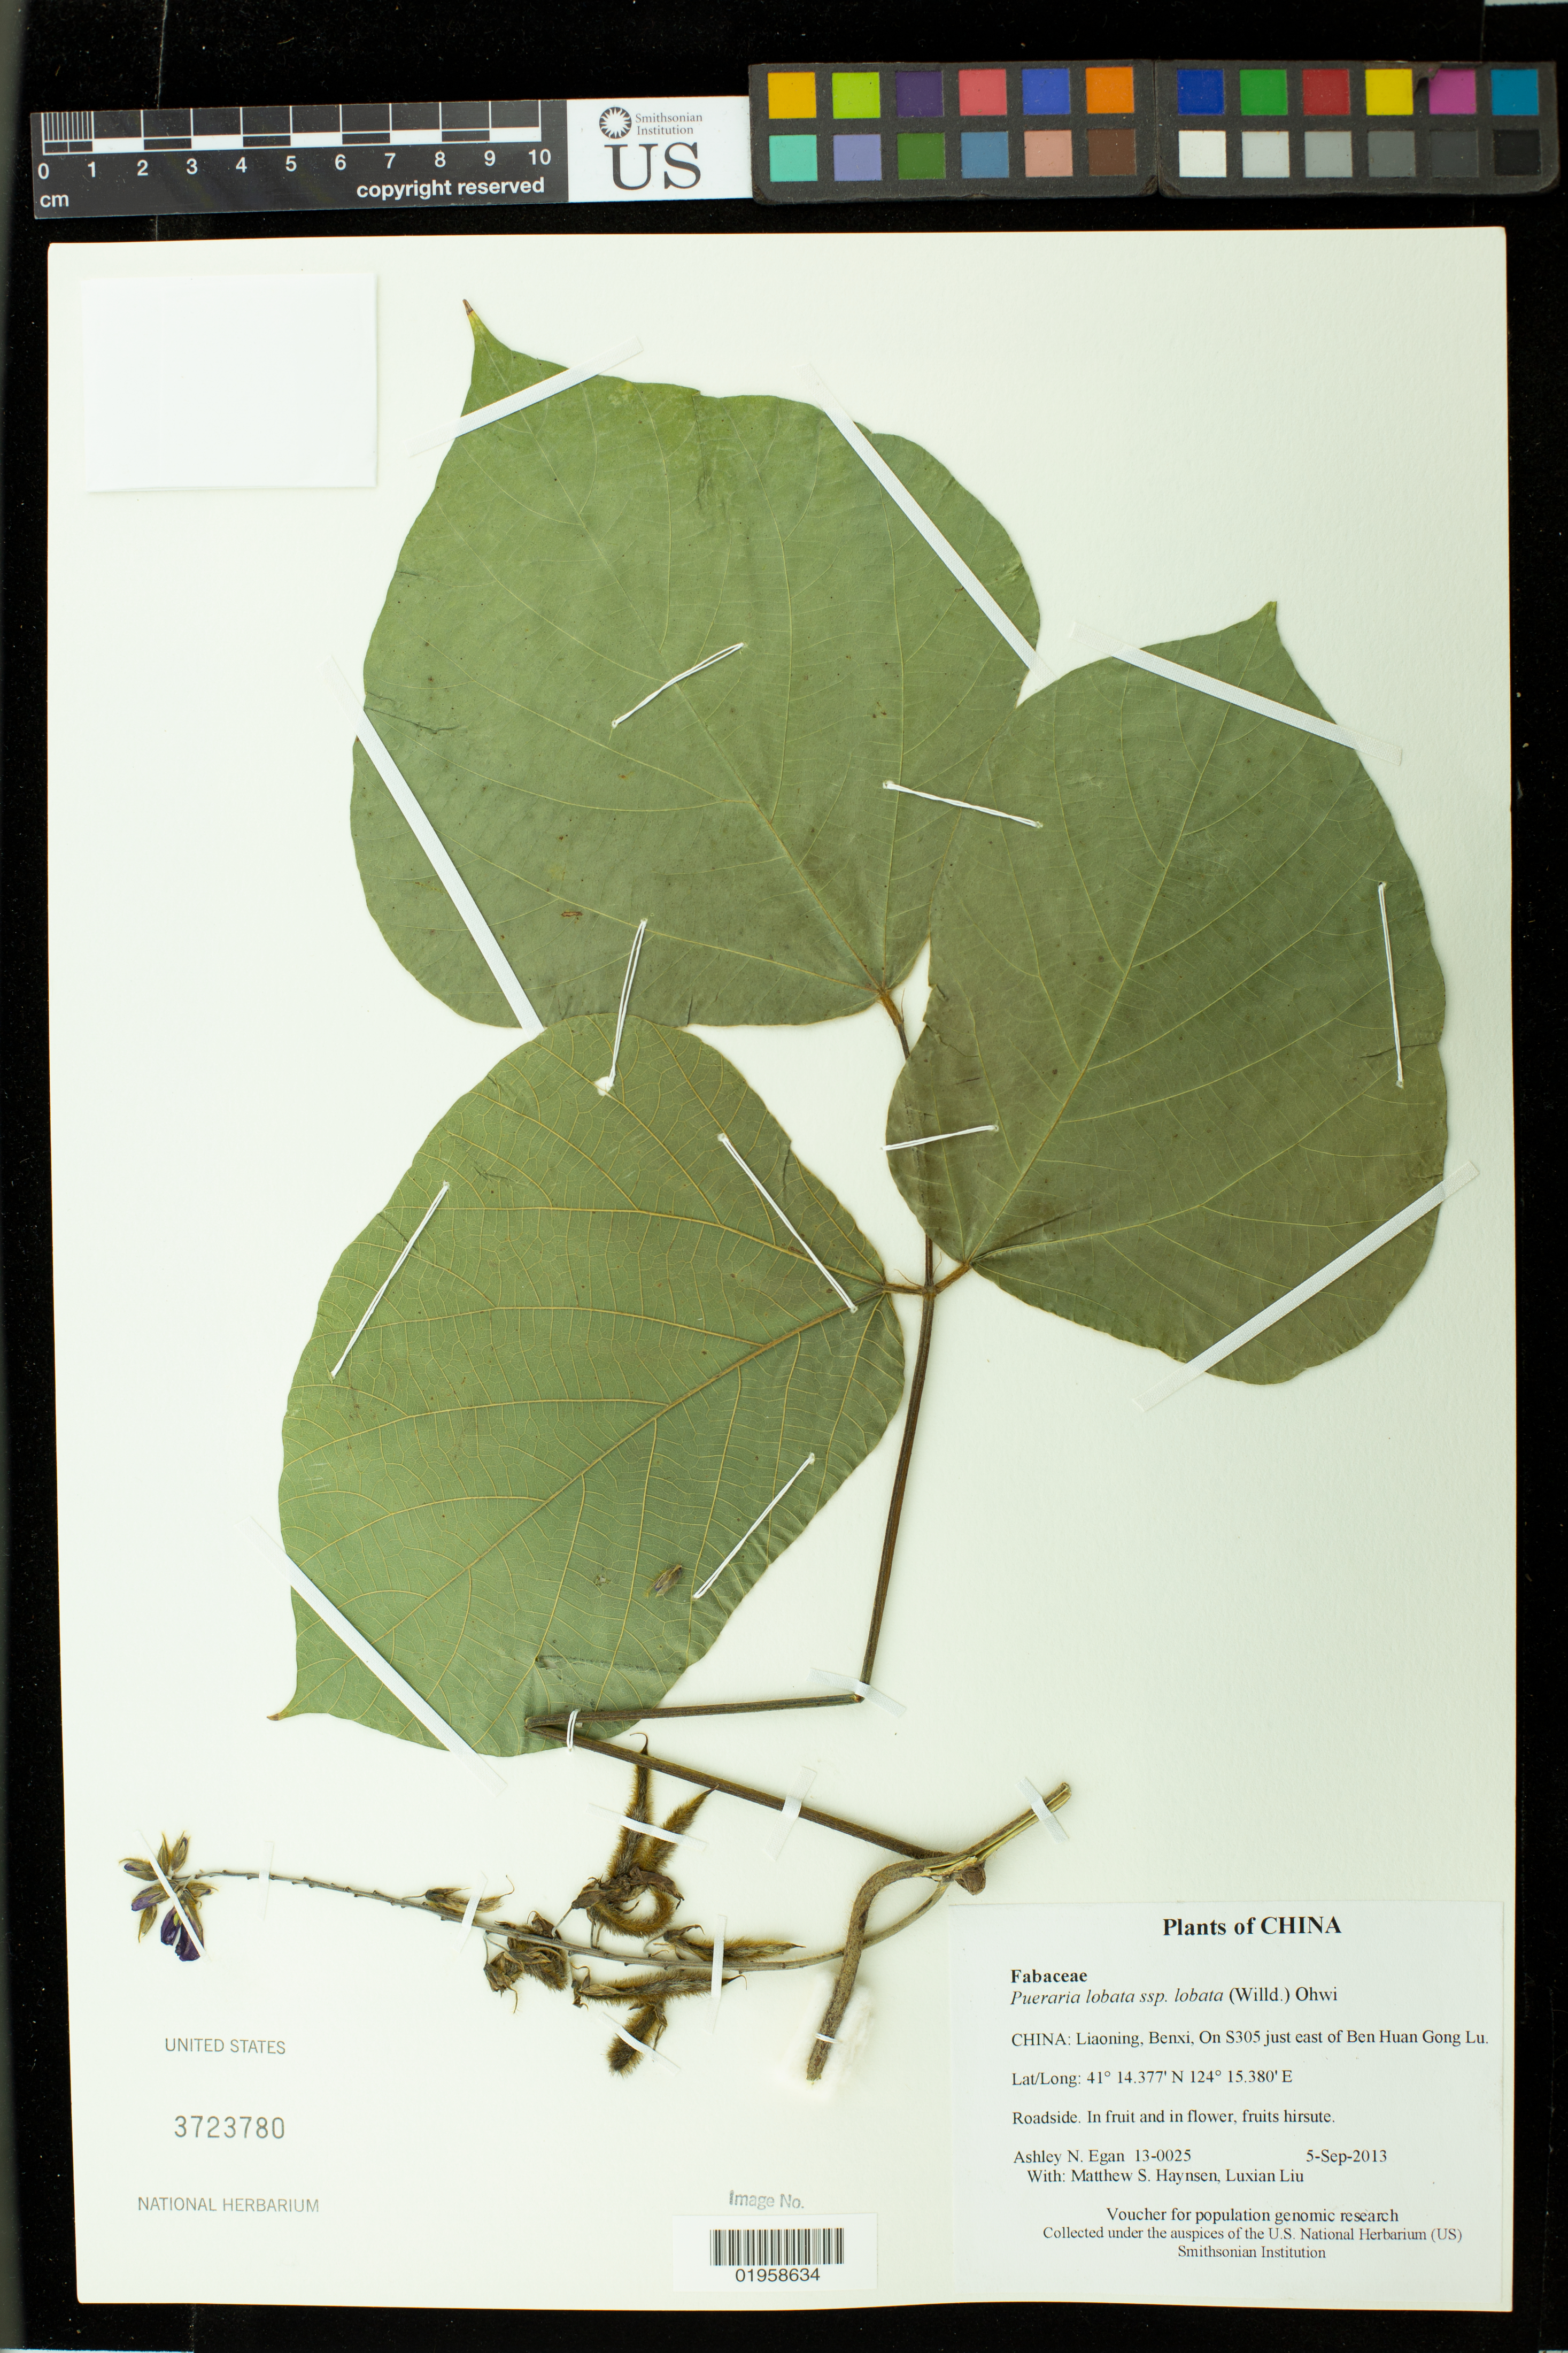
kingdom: Plantae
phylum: Tracheophyta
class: Magnoliopsida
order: Fabales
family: Fabaceae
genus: Pueraria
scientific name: Pueraria lobata subsp. lobata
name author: (Willd.) Ohwi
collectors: A. N. Egan, M. Hansen & L. Liu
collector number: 13-0025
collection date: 2013-09-05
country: China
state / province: Liaoning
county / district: Benxi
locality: On S305 just east of Ben Huan Gong Lu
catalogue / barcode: US 3723780